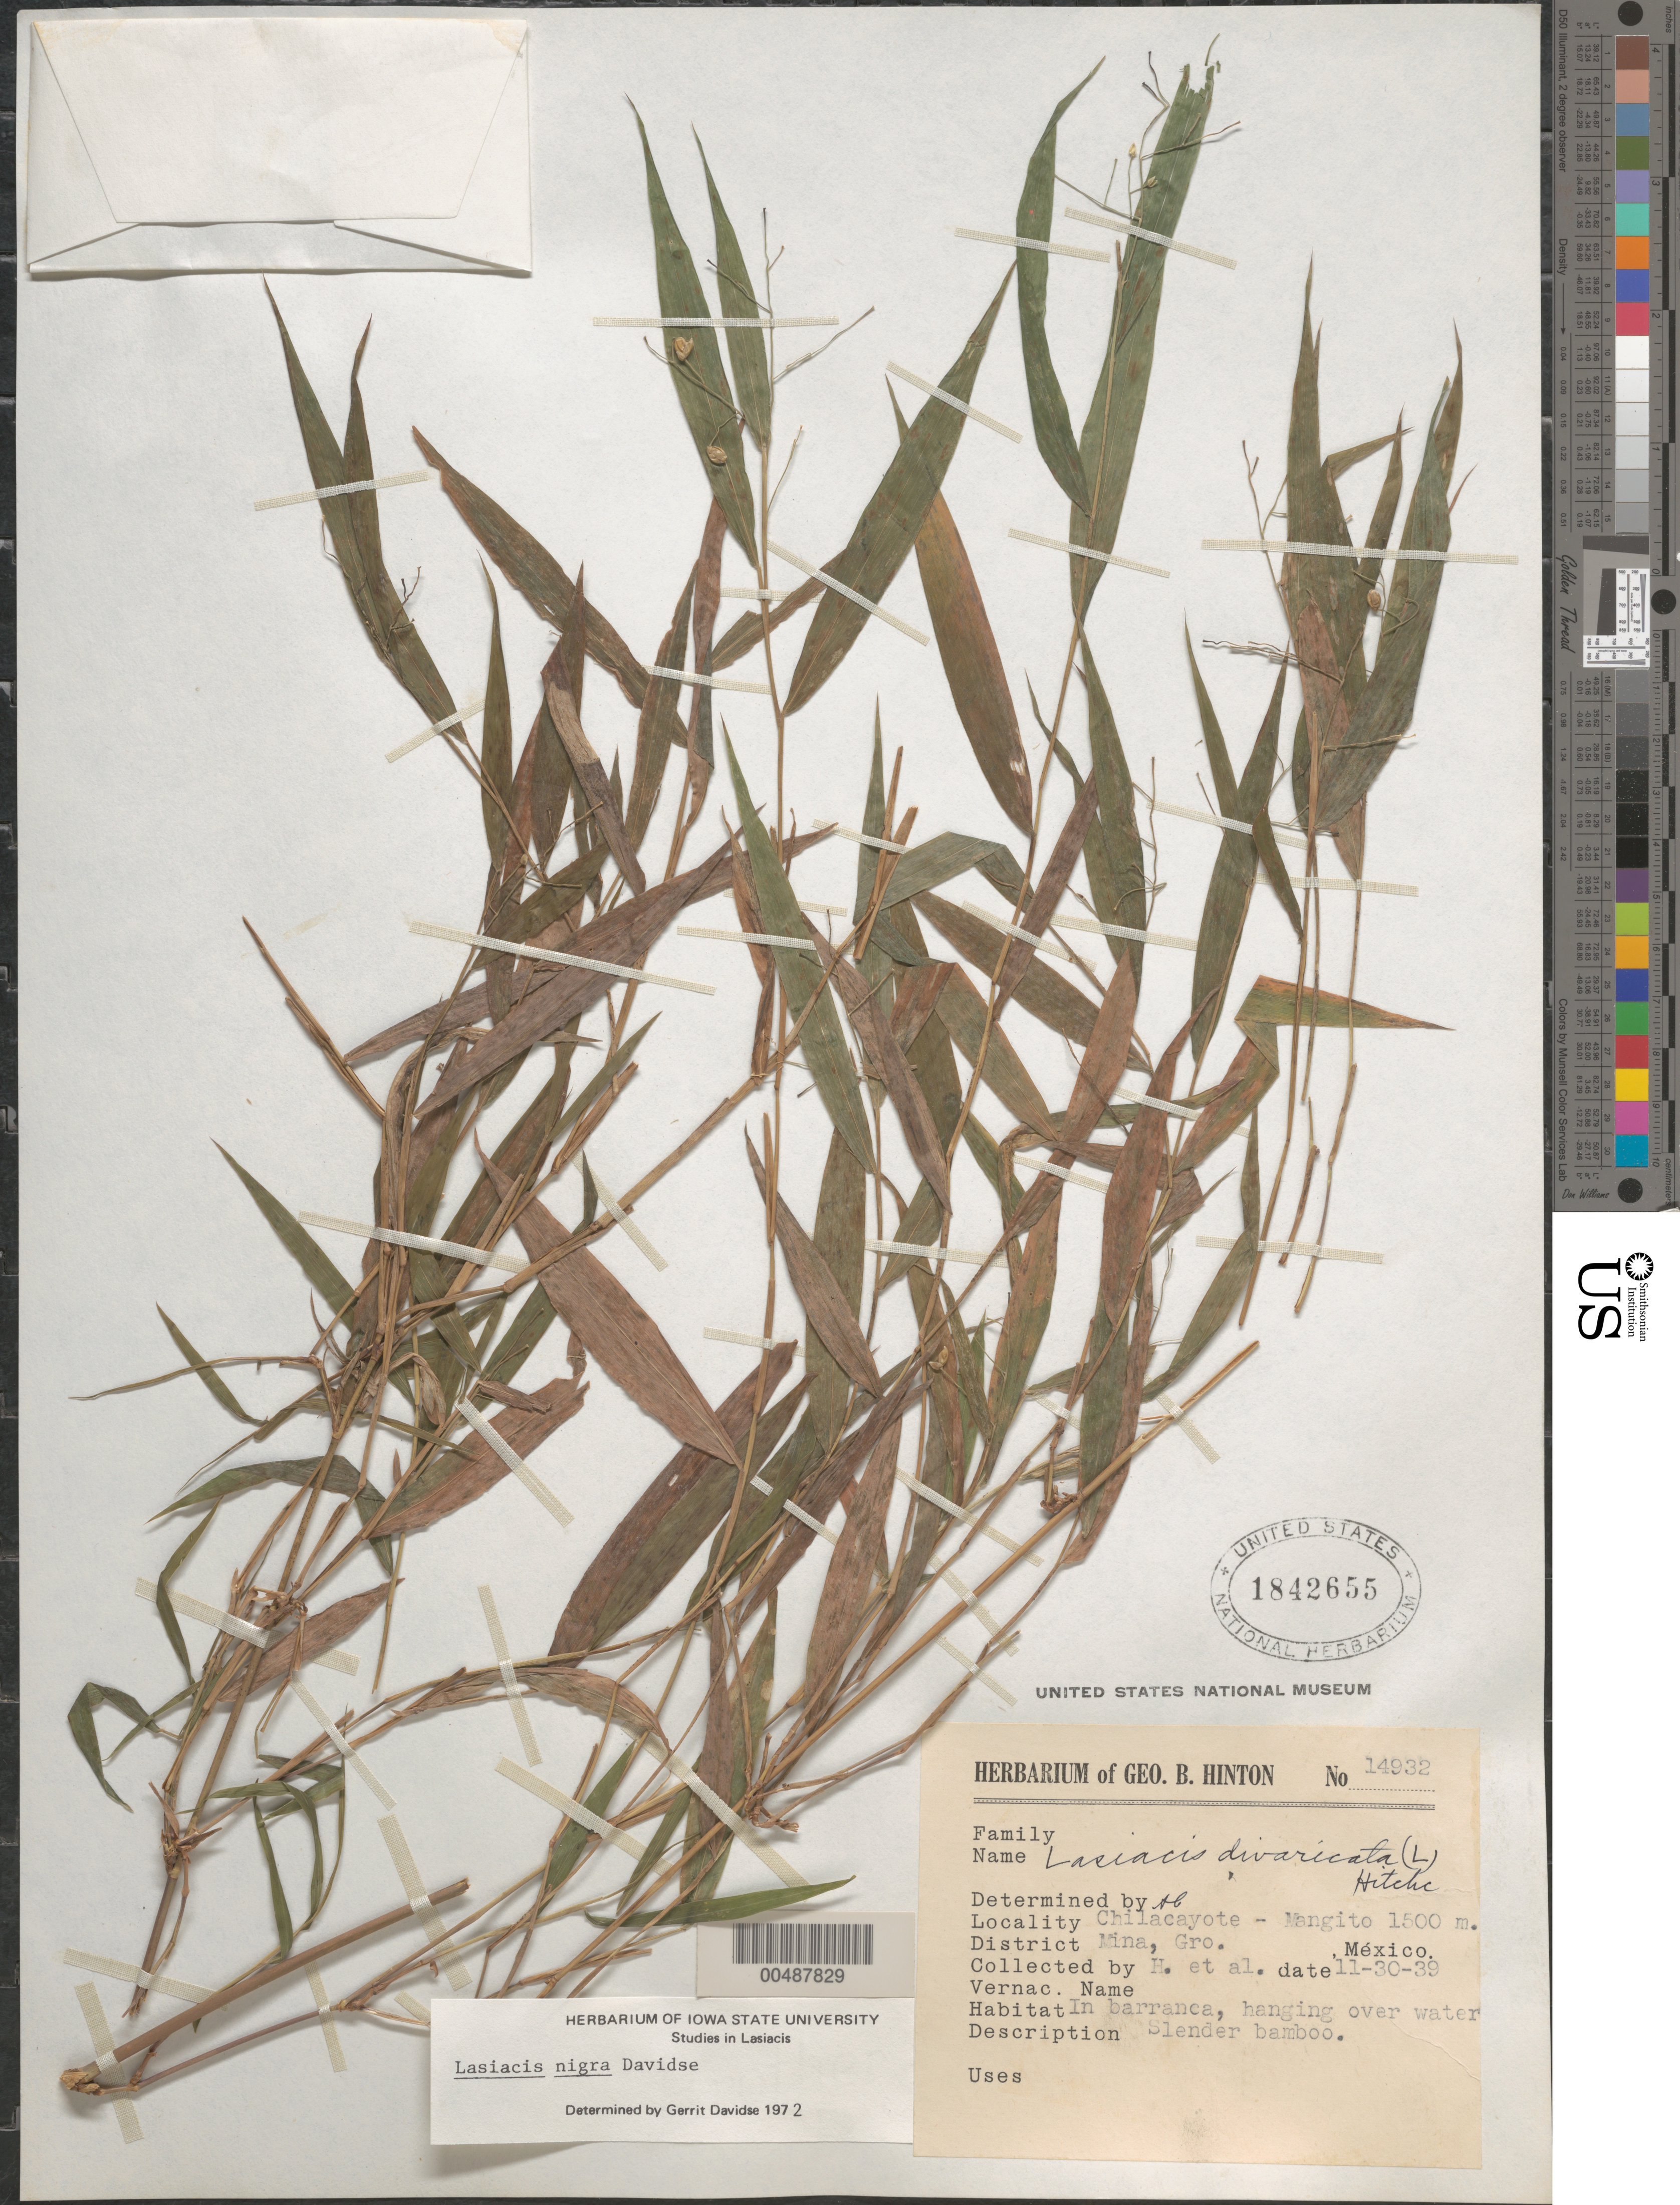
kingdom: Plantae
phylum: Tracheophyta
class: Liliopsida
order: Poales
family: Poaceae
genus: Lasiacis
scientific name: Lasiacis maxonii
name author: Swallen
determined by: Davidse, Gerrit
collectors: G. B. Hinton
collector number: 14932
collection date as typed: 30 Nov 1939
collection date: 1939-11-30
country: Mexico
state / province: Guerrero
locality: Chilacayote - Mangito, Mina Dist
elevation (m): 1500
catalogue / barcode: US 1842655